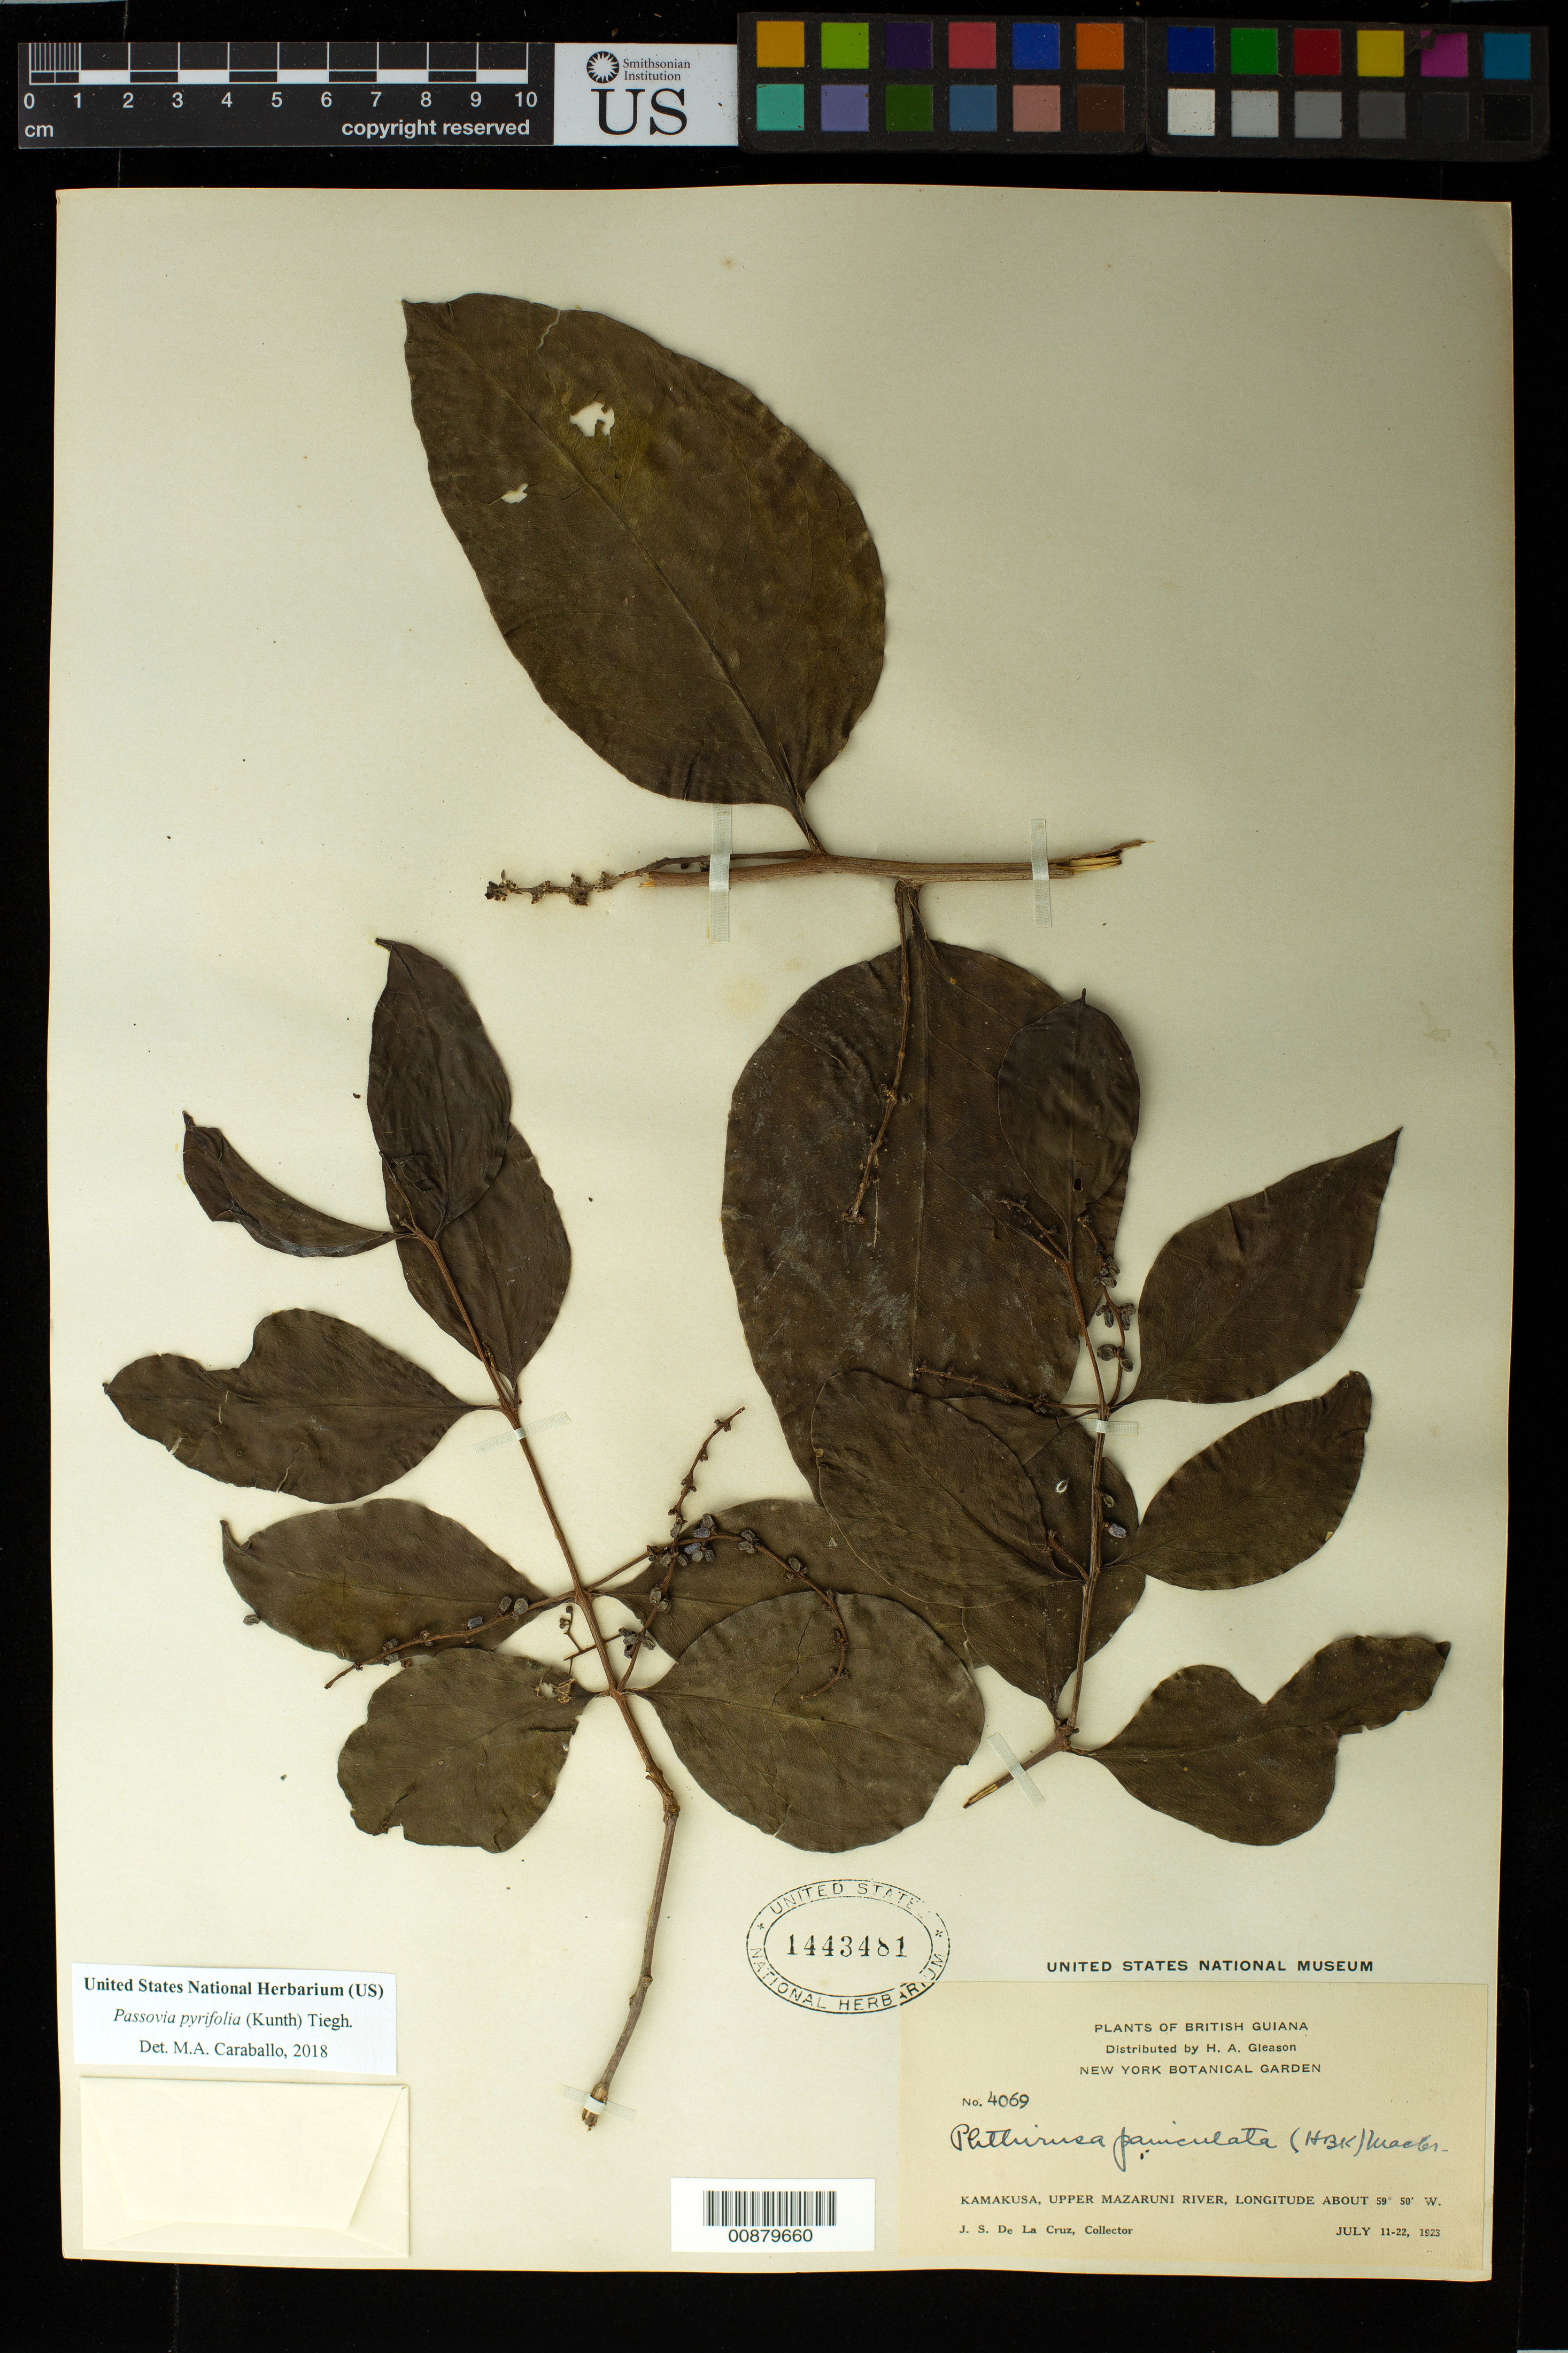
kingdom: Plantae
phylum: Tracheophyta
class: Magnoliopsida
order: Santalales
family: Loranthaceae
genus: Passovia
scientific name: Passovia pyrifolia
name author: (Kunth) Tiegh.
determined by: Caraballo-Ortiz, Marcos A., (MISS), University of Mississippi (UNITED STATES)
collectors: J. S. de la Cruz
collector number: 4069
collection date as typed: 11-Jul-23 to 22-Jul-23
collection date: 1923-07-11/1923-07-22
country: Guyana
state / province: Cuyuni-Mazaruni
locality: Kamakusa, Upper Mazaruni R.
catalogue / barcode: US 1443481